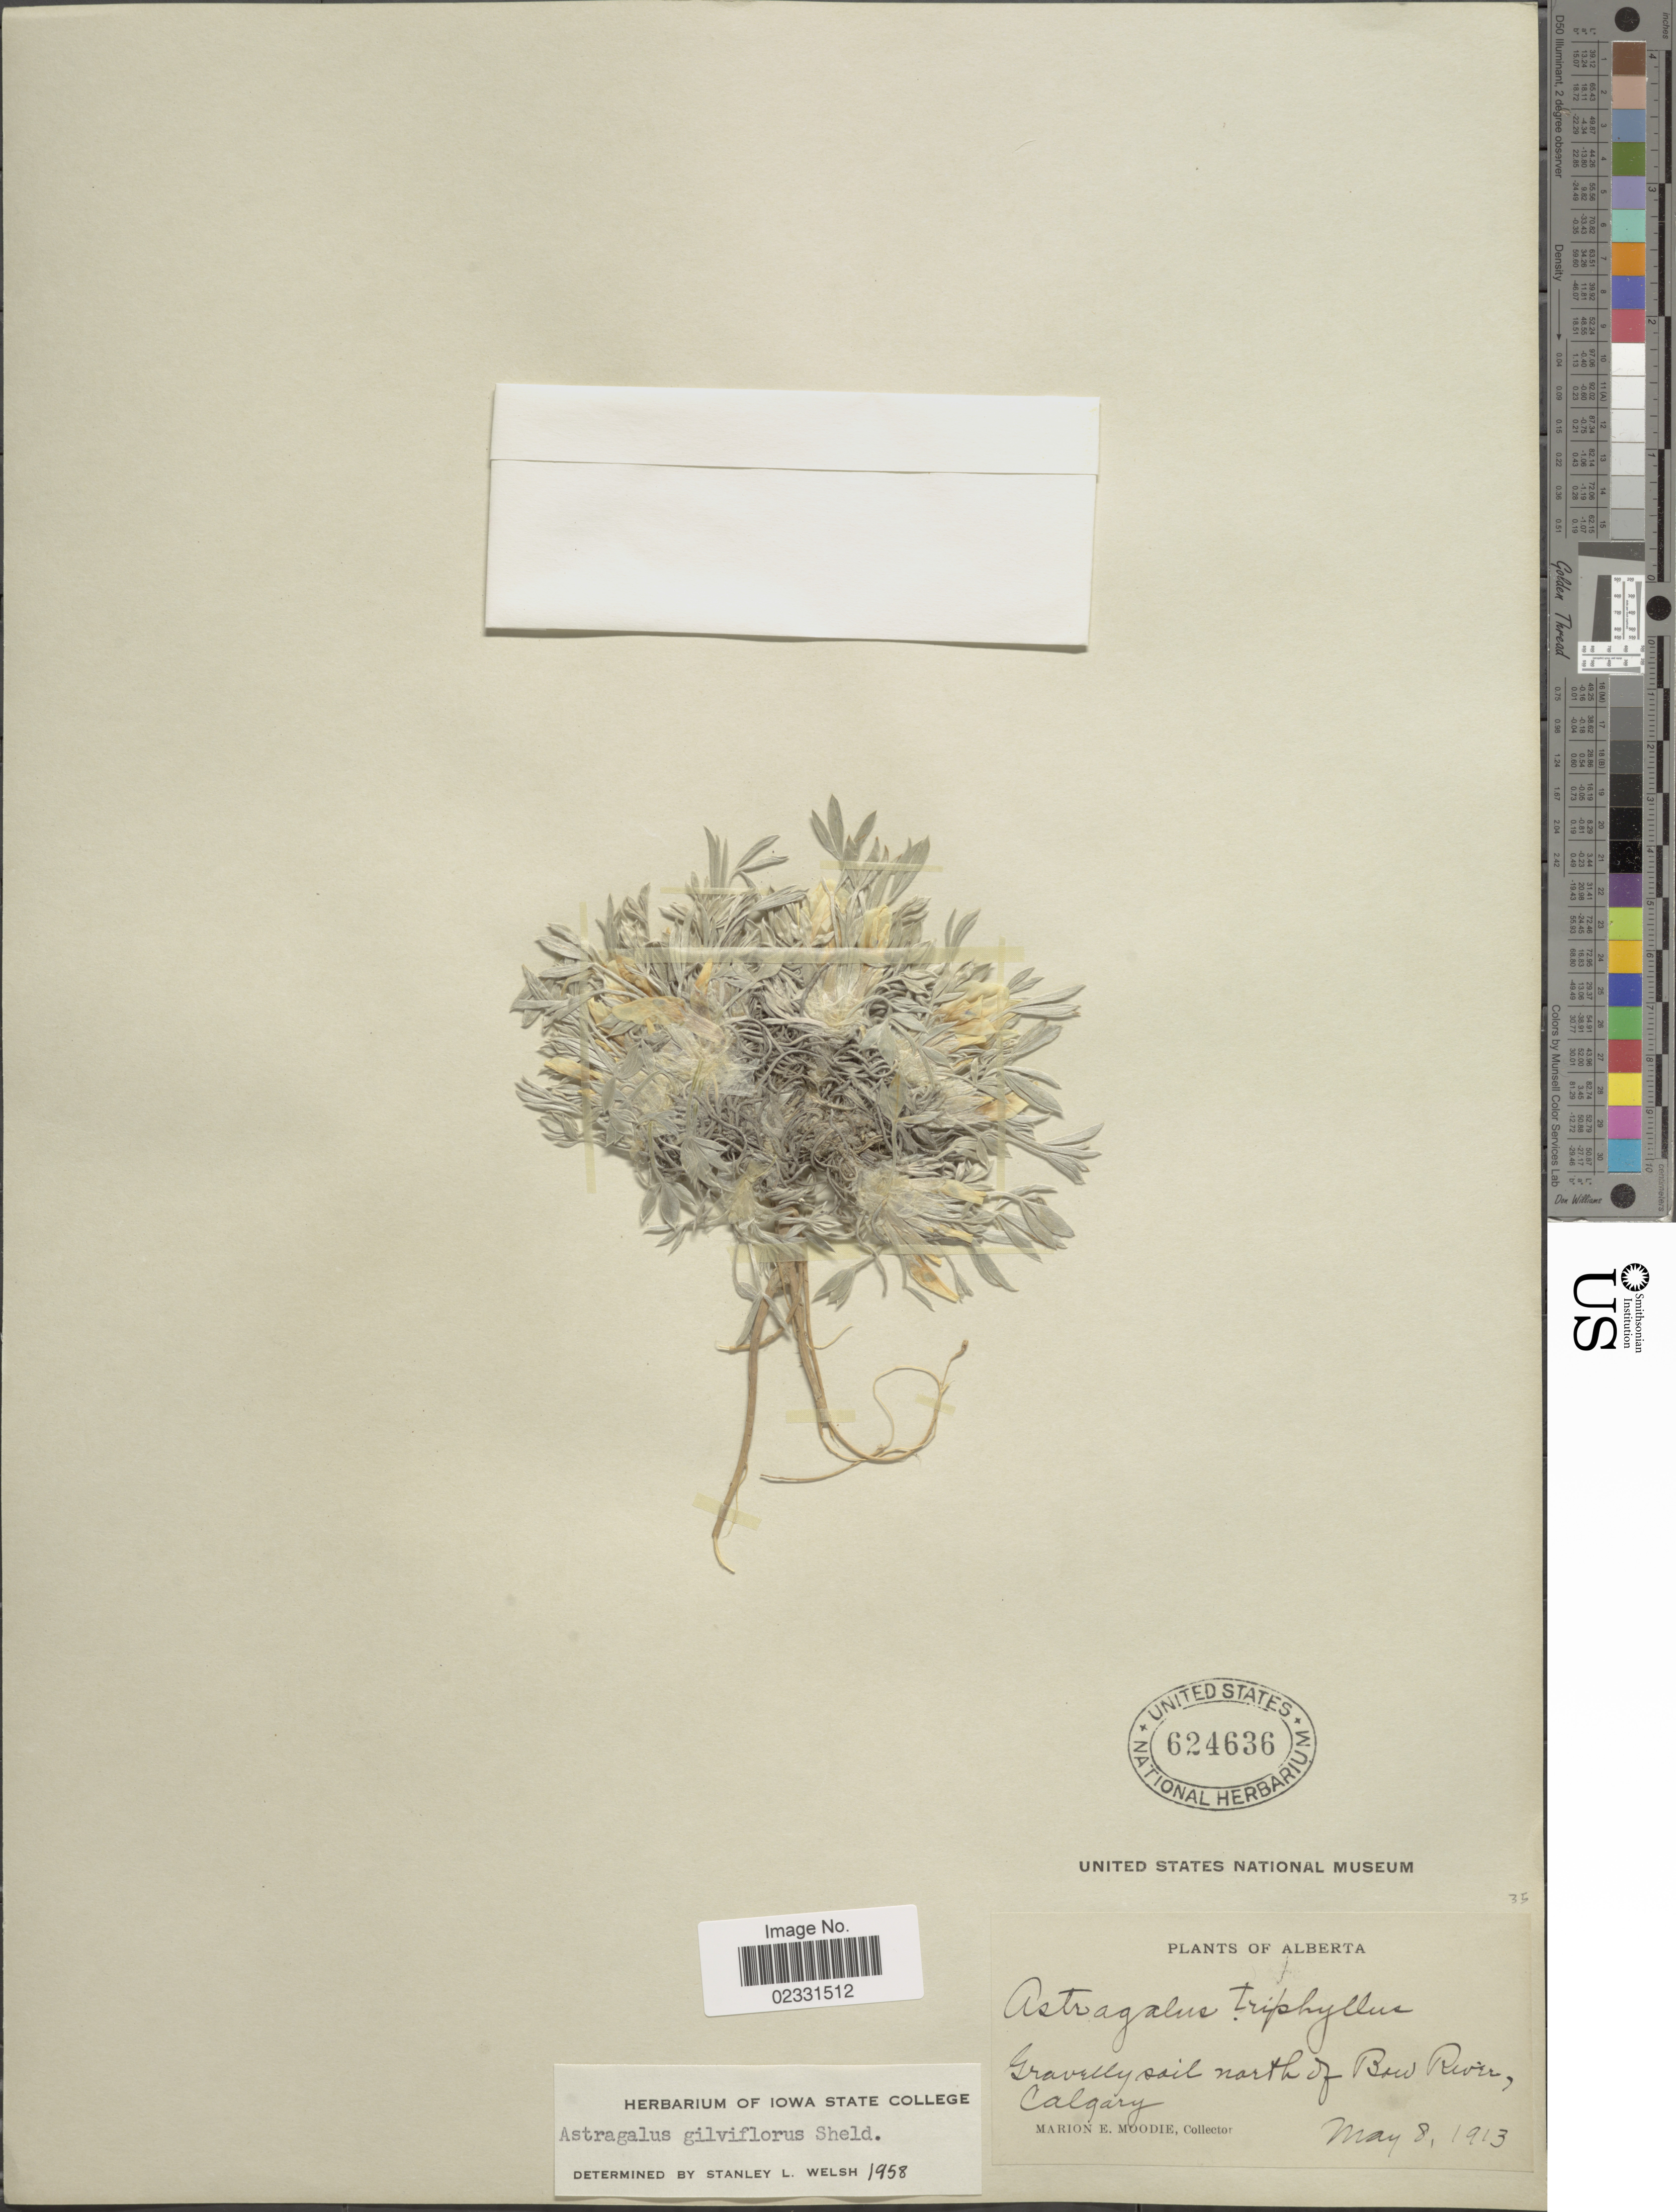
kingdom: Plantae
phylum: Tracheophyta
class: Magnoliopsida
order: Fabales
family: Fabaceae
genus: Astragalus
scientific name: Astragalus gilviflorus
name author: E. Sheld.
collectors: M. E. Moodie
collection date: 1913-05-08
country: Canada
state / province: Alberta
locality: Gravelly soil north of Bow River, Calgary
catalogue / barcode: US 624636